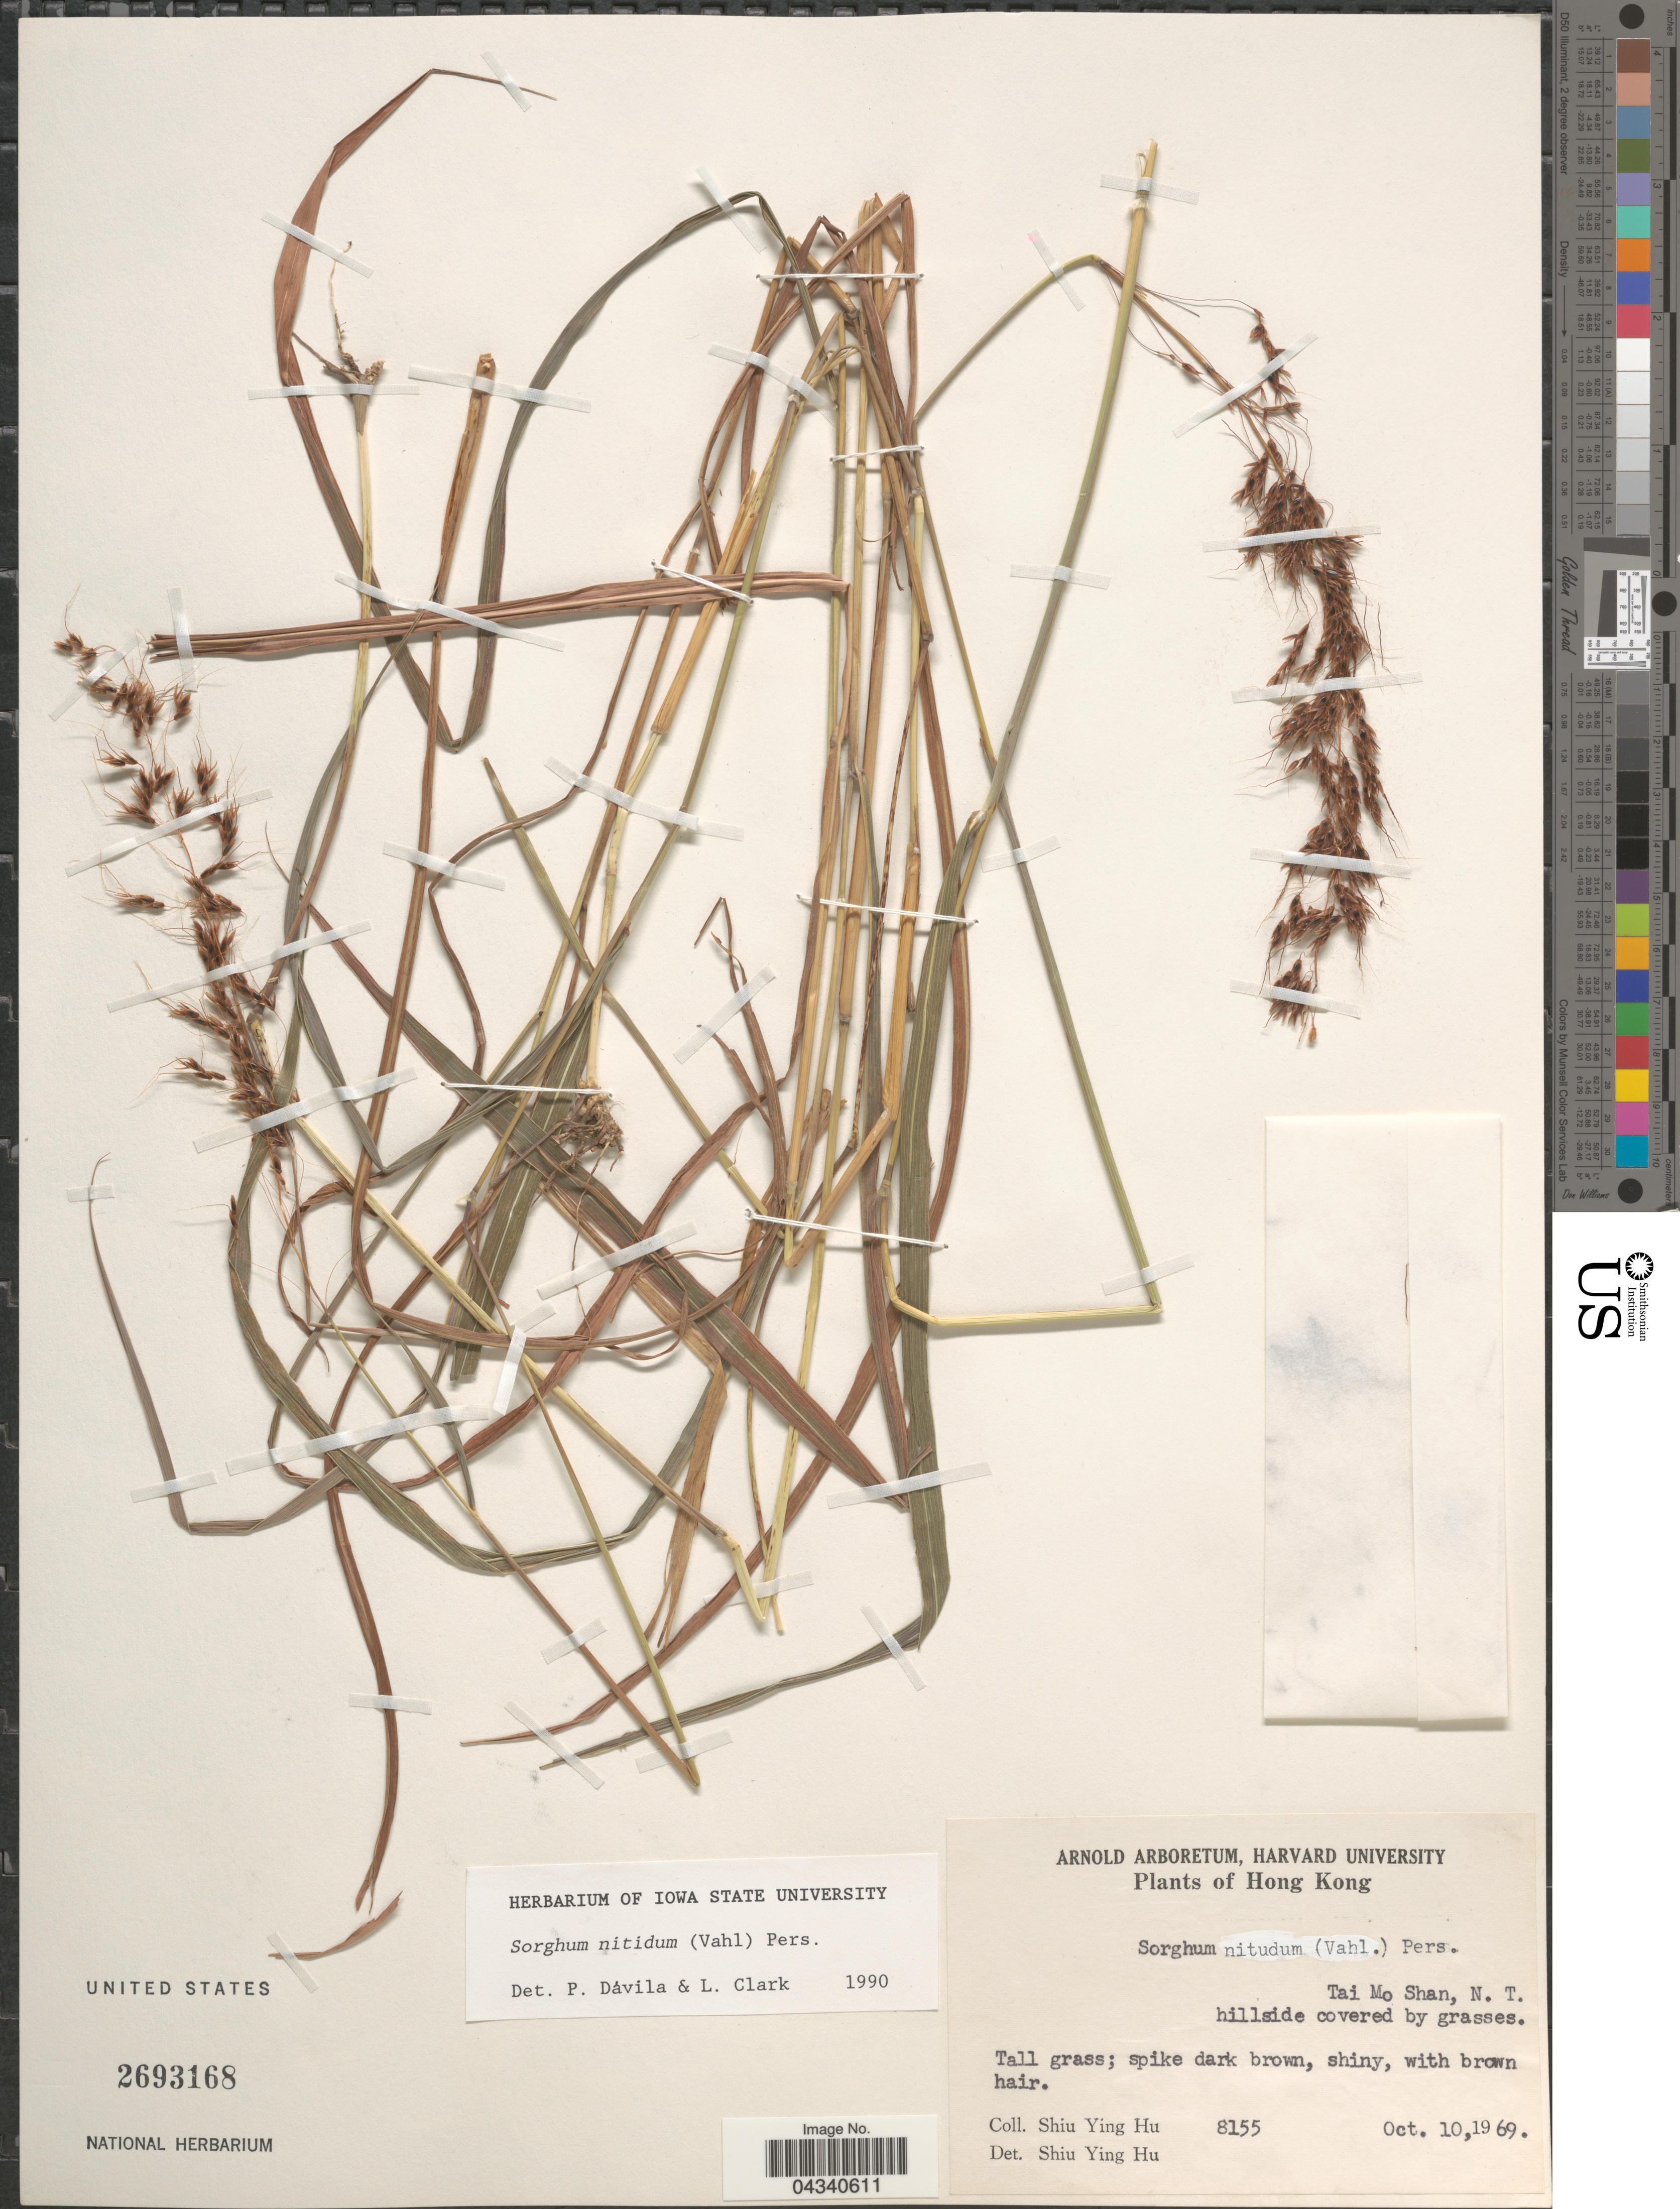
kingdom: Plantae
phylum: Tracheophyta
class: Liliopsida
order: Poales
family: Poaceae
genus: Sorghum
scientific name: Sorghum nitidum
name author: (Vahl) Pers.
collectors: S. Y. Hu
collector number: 8155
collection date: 1969-10-10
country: China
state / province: Hong Kong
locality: Tai Mo Shan, N. T.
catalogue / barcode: US 2693168